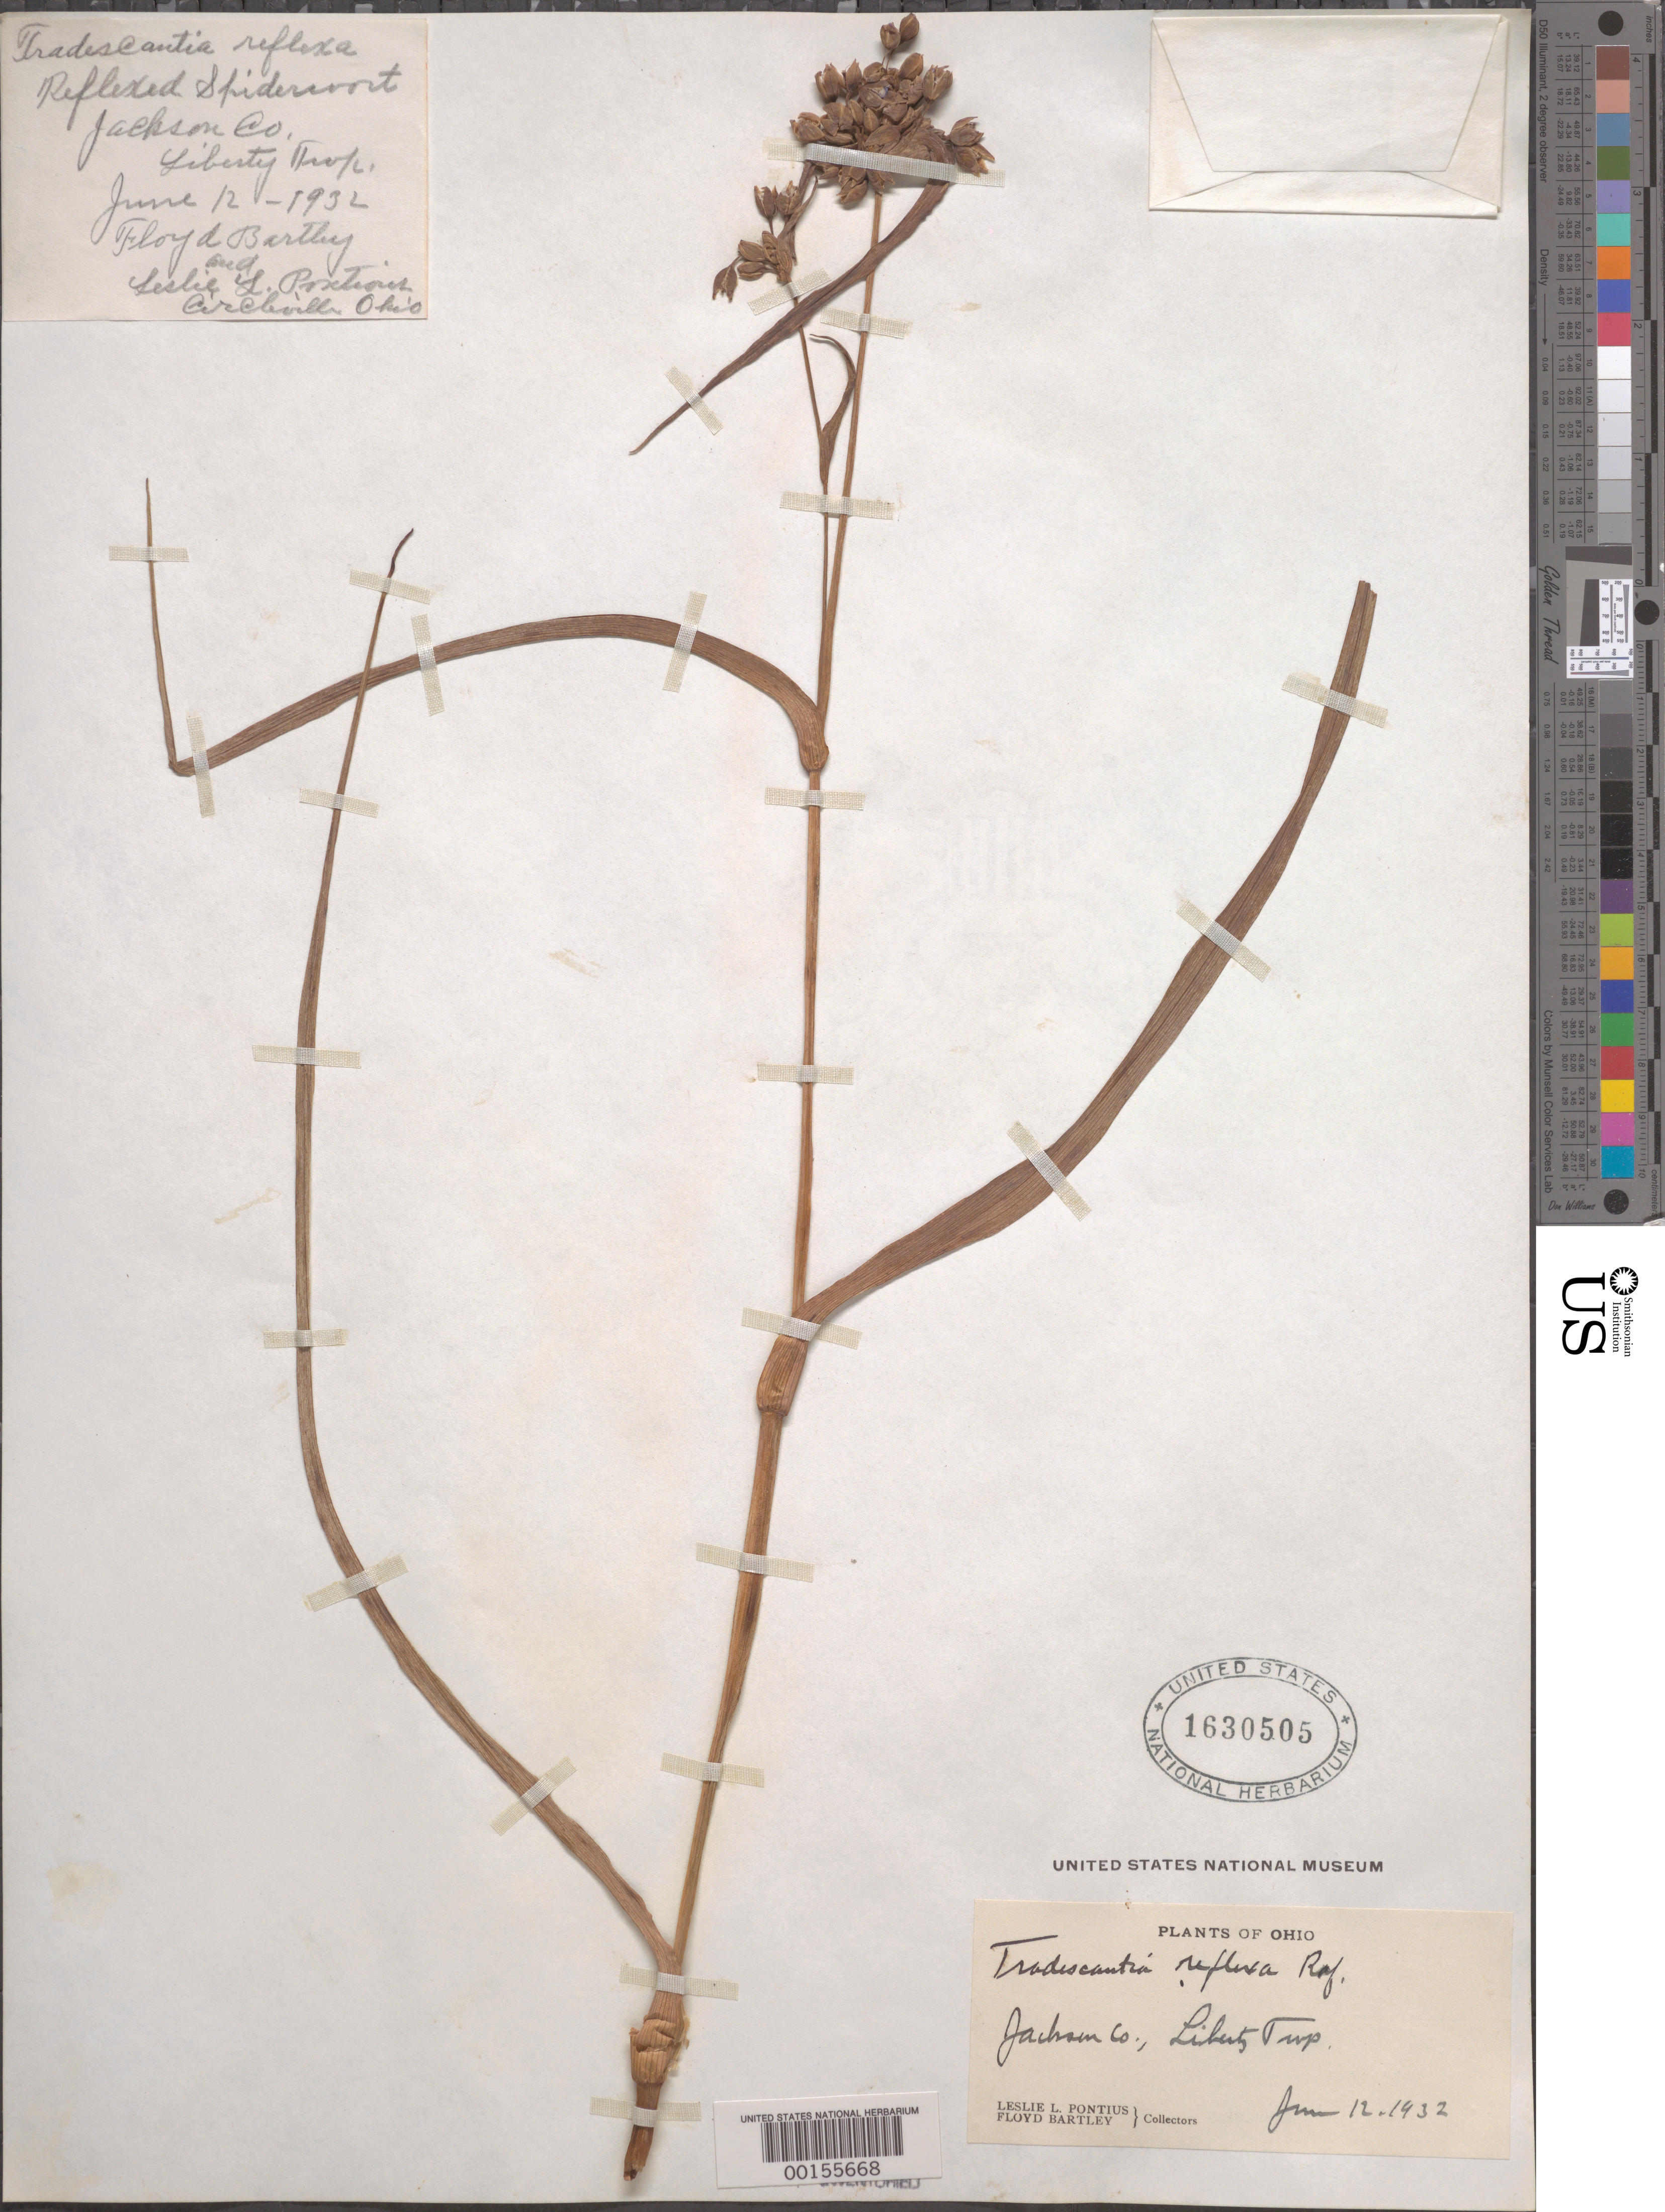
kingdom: Plantae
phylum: Tracheophyta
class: Liliopsida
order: Commelinales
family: Commelinaceae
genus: Tradescantia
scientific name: Tradescantia ohiensis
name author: Raf.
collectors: L. Pontius & F. Bartley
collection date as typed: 12 Jun 1932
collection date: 1932-06-12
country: United States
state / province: Ohio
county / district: Jackson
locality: Liberty tpk, circleville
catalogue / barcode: US 1630505